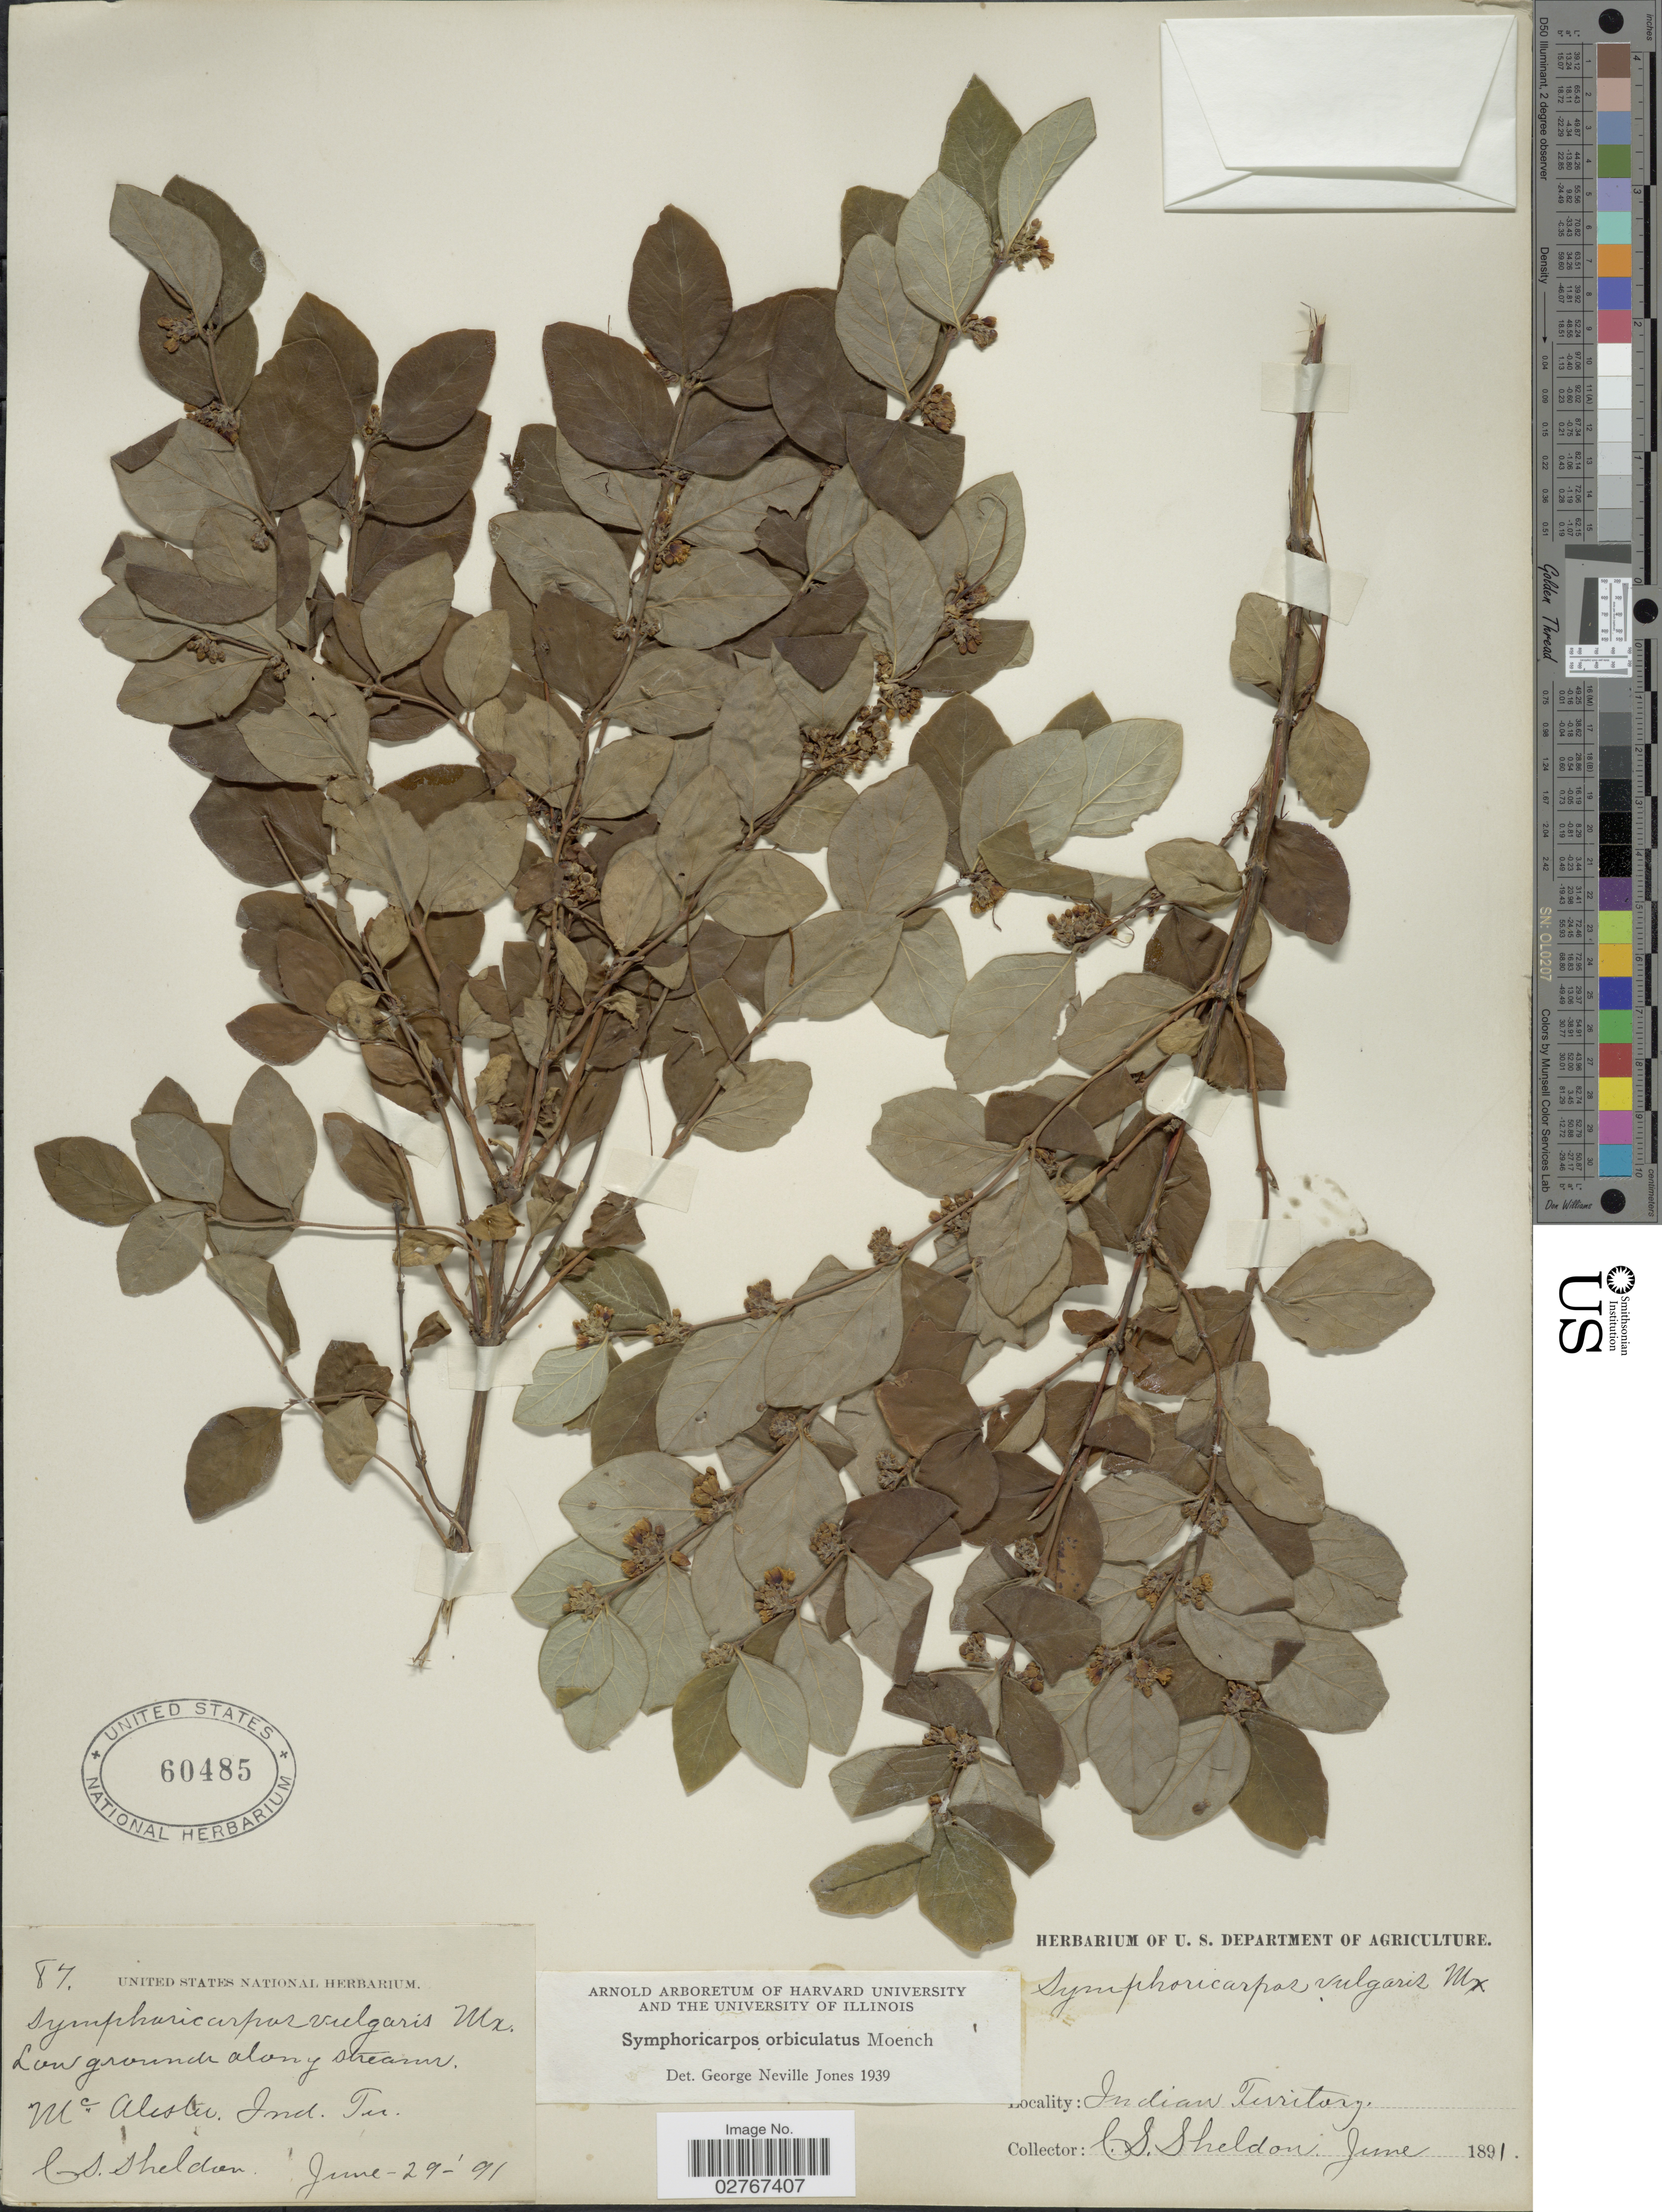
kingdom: Plantae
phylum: Tracheophyta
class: Magnoliopsida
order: Dipsacales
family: Caprifoliaceae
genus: Symphoricarpos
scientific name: Symphoricarpos orbiculatus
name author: Moench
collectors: C. S. Sheldon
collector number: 87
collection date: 1891-06-29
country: United States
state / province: Oklahoma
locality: Mc Alester. Indian Territory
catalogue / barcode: US 60485